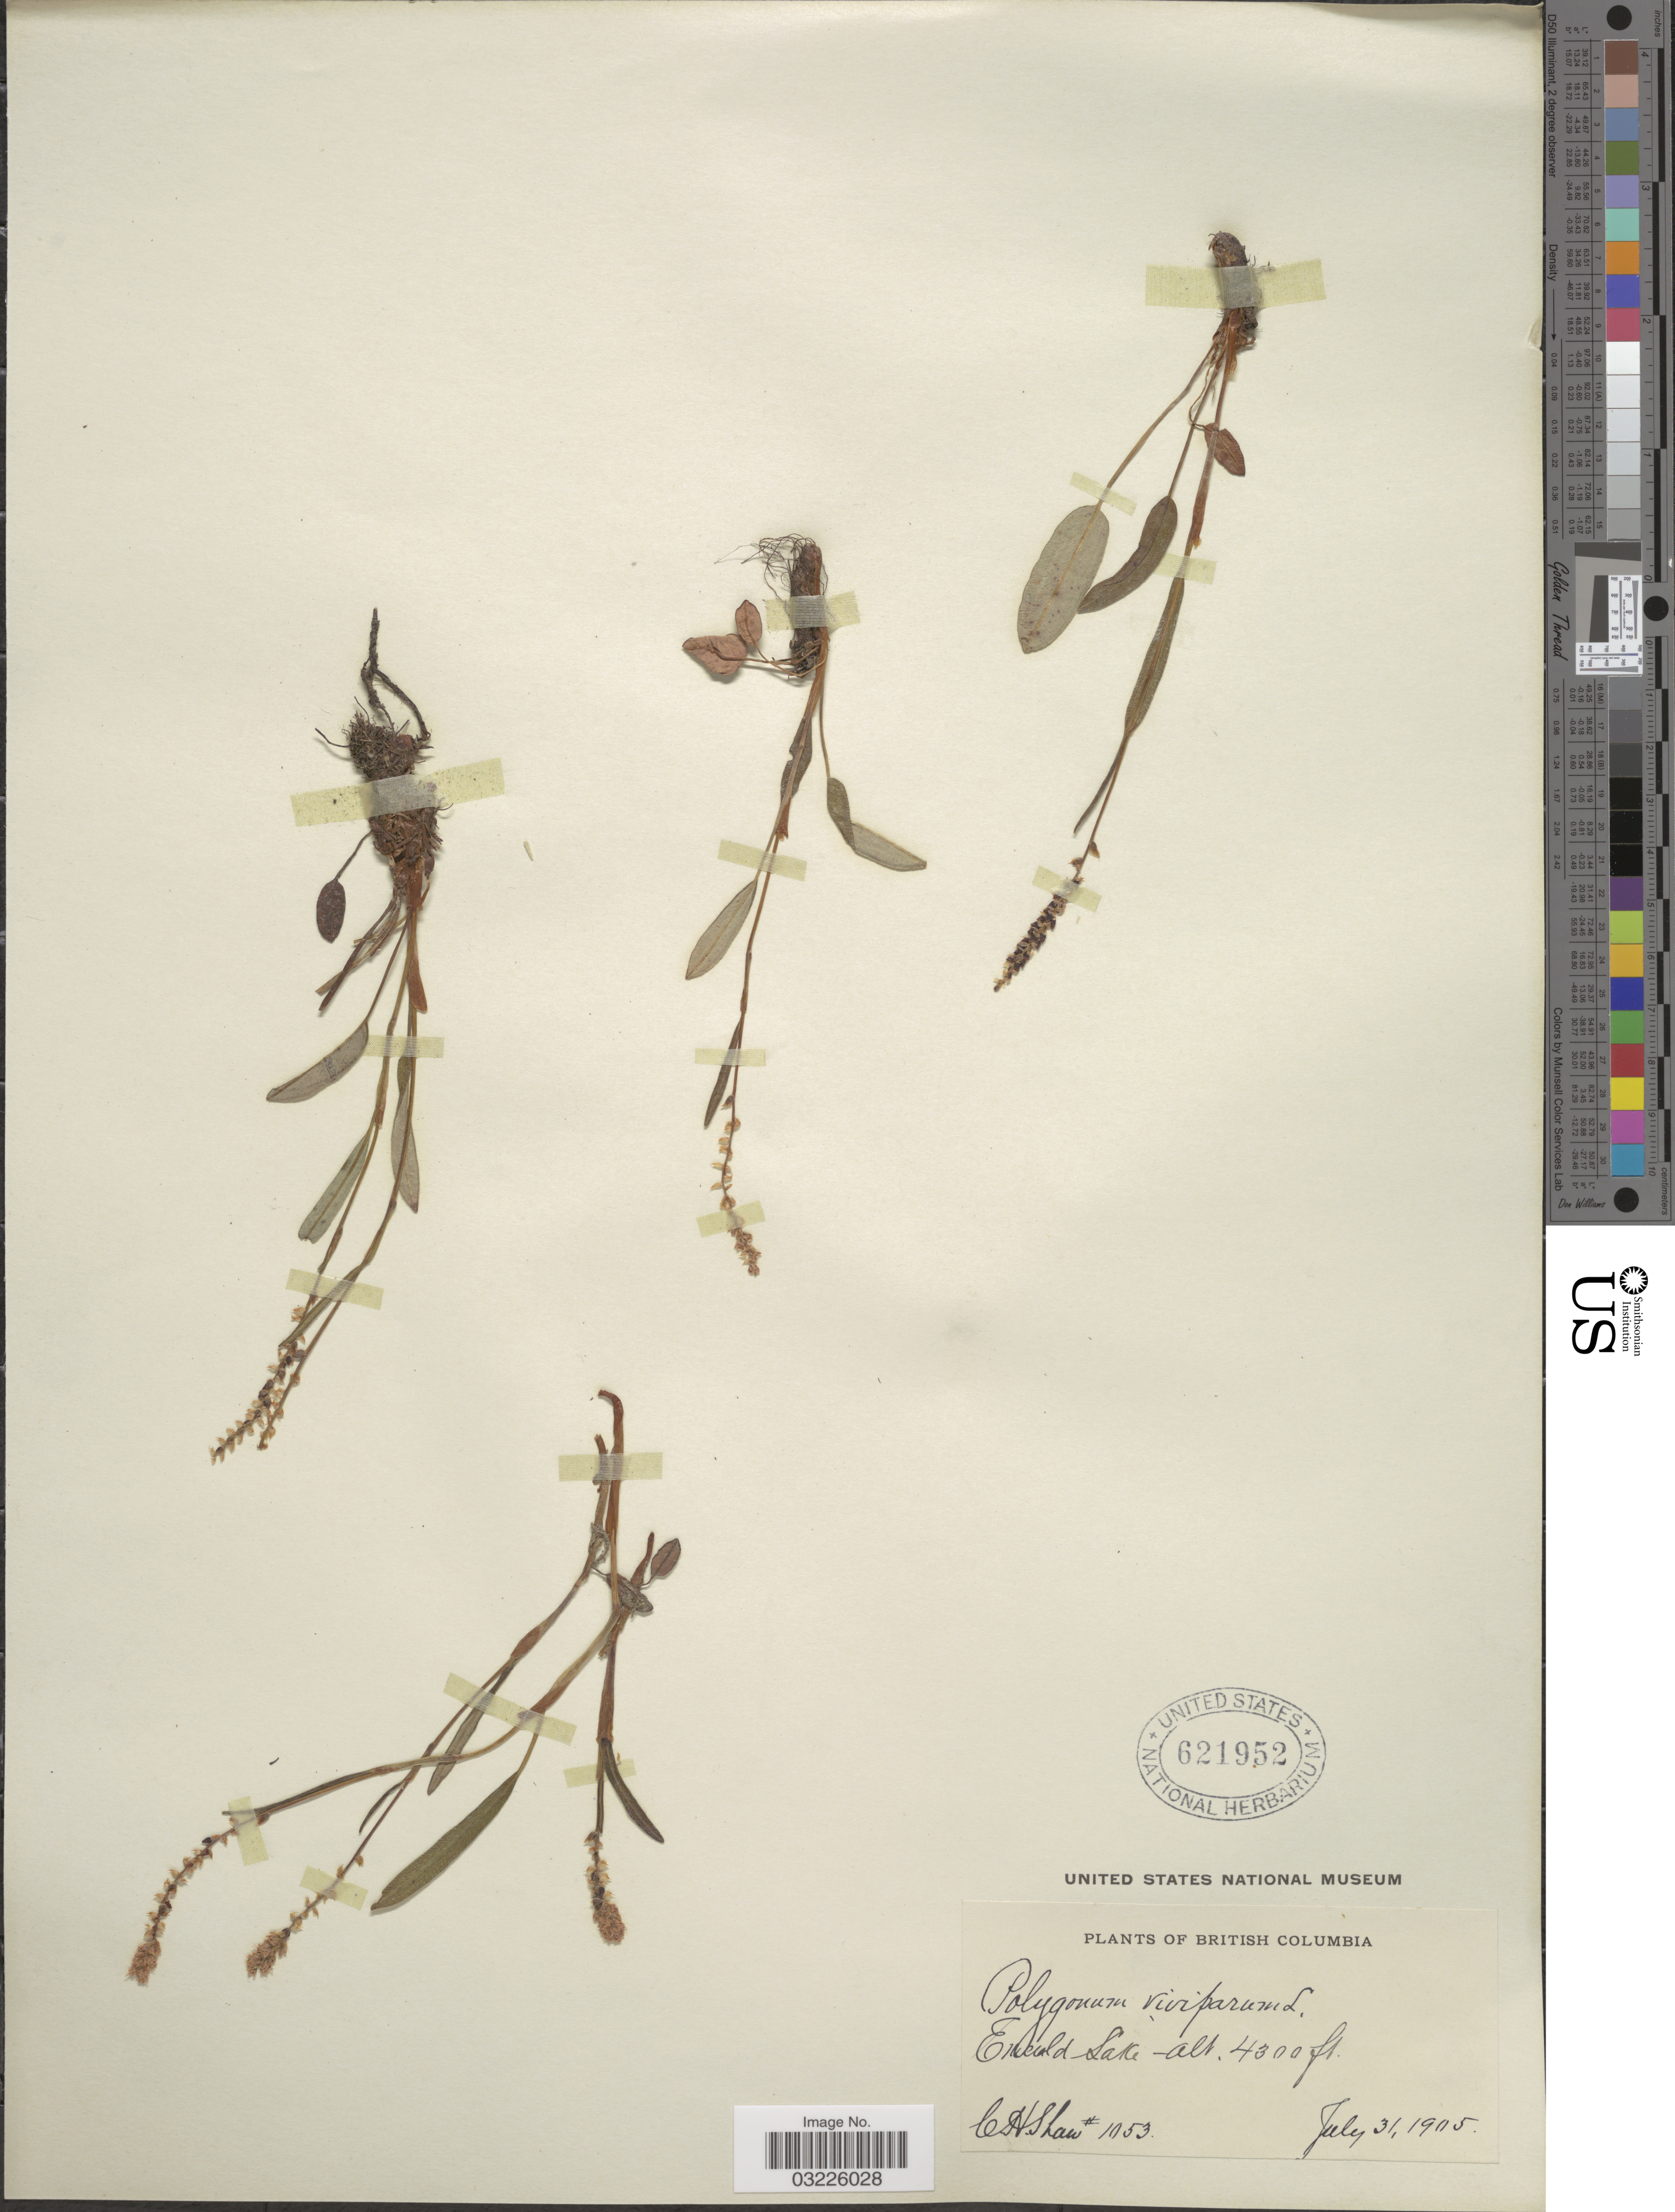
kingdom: Plantae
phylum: Tracheophyta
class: Magnoliopsida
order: Caryophyllales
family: Polygonaceae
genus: Bistorta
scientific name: Bistorta vivipara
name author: (L.) Delarbre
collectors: C. S. Shaw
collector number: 1053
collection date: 1905-07-31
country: Canada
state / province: British Columbia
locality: Emerald Lake.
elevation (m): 1311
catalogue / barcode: US 621952